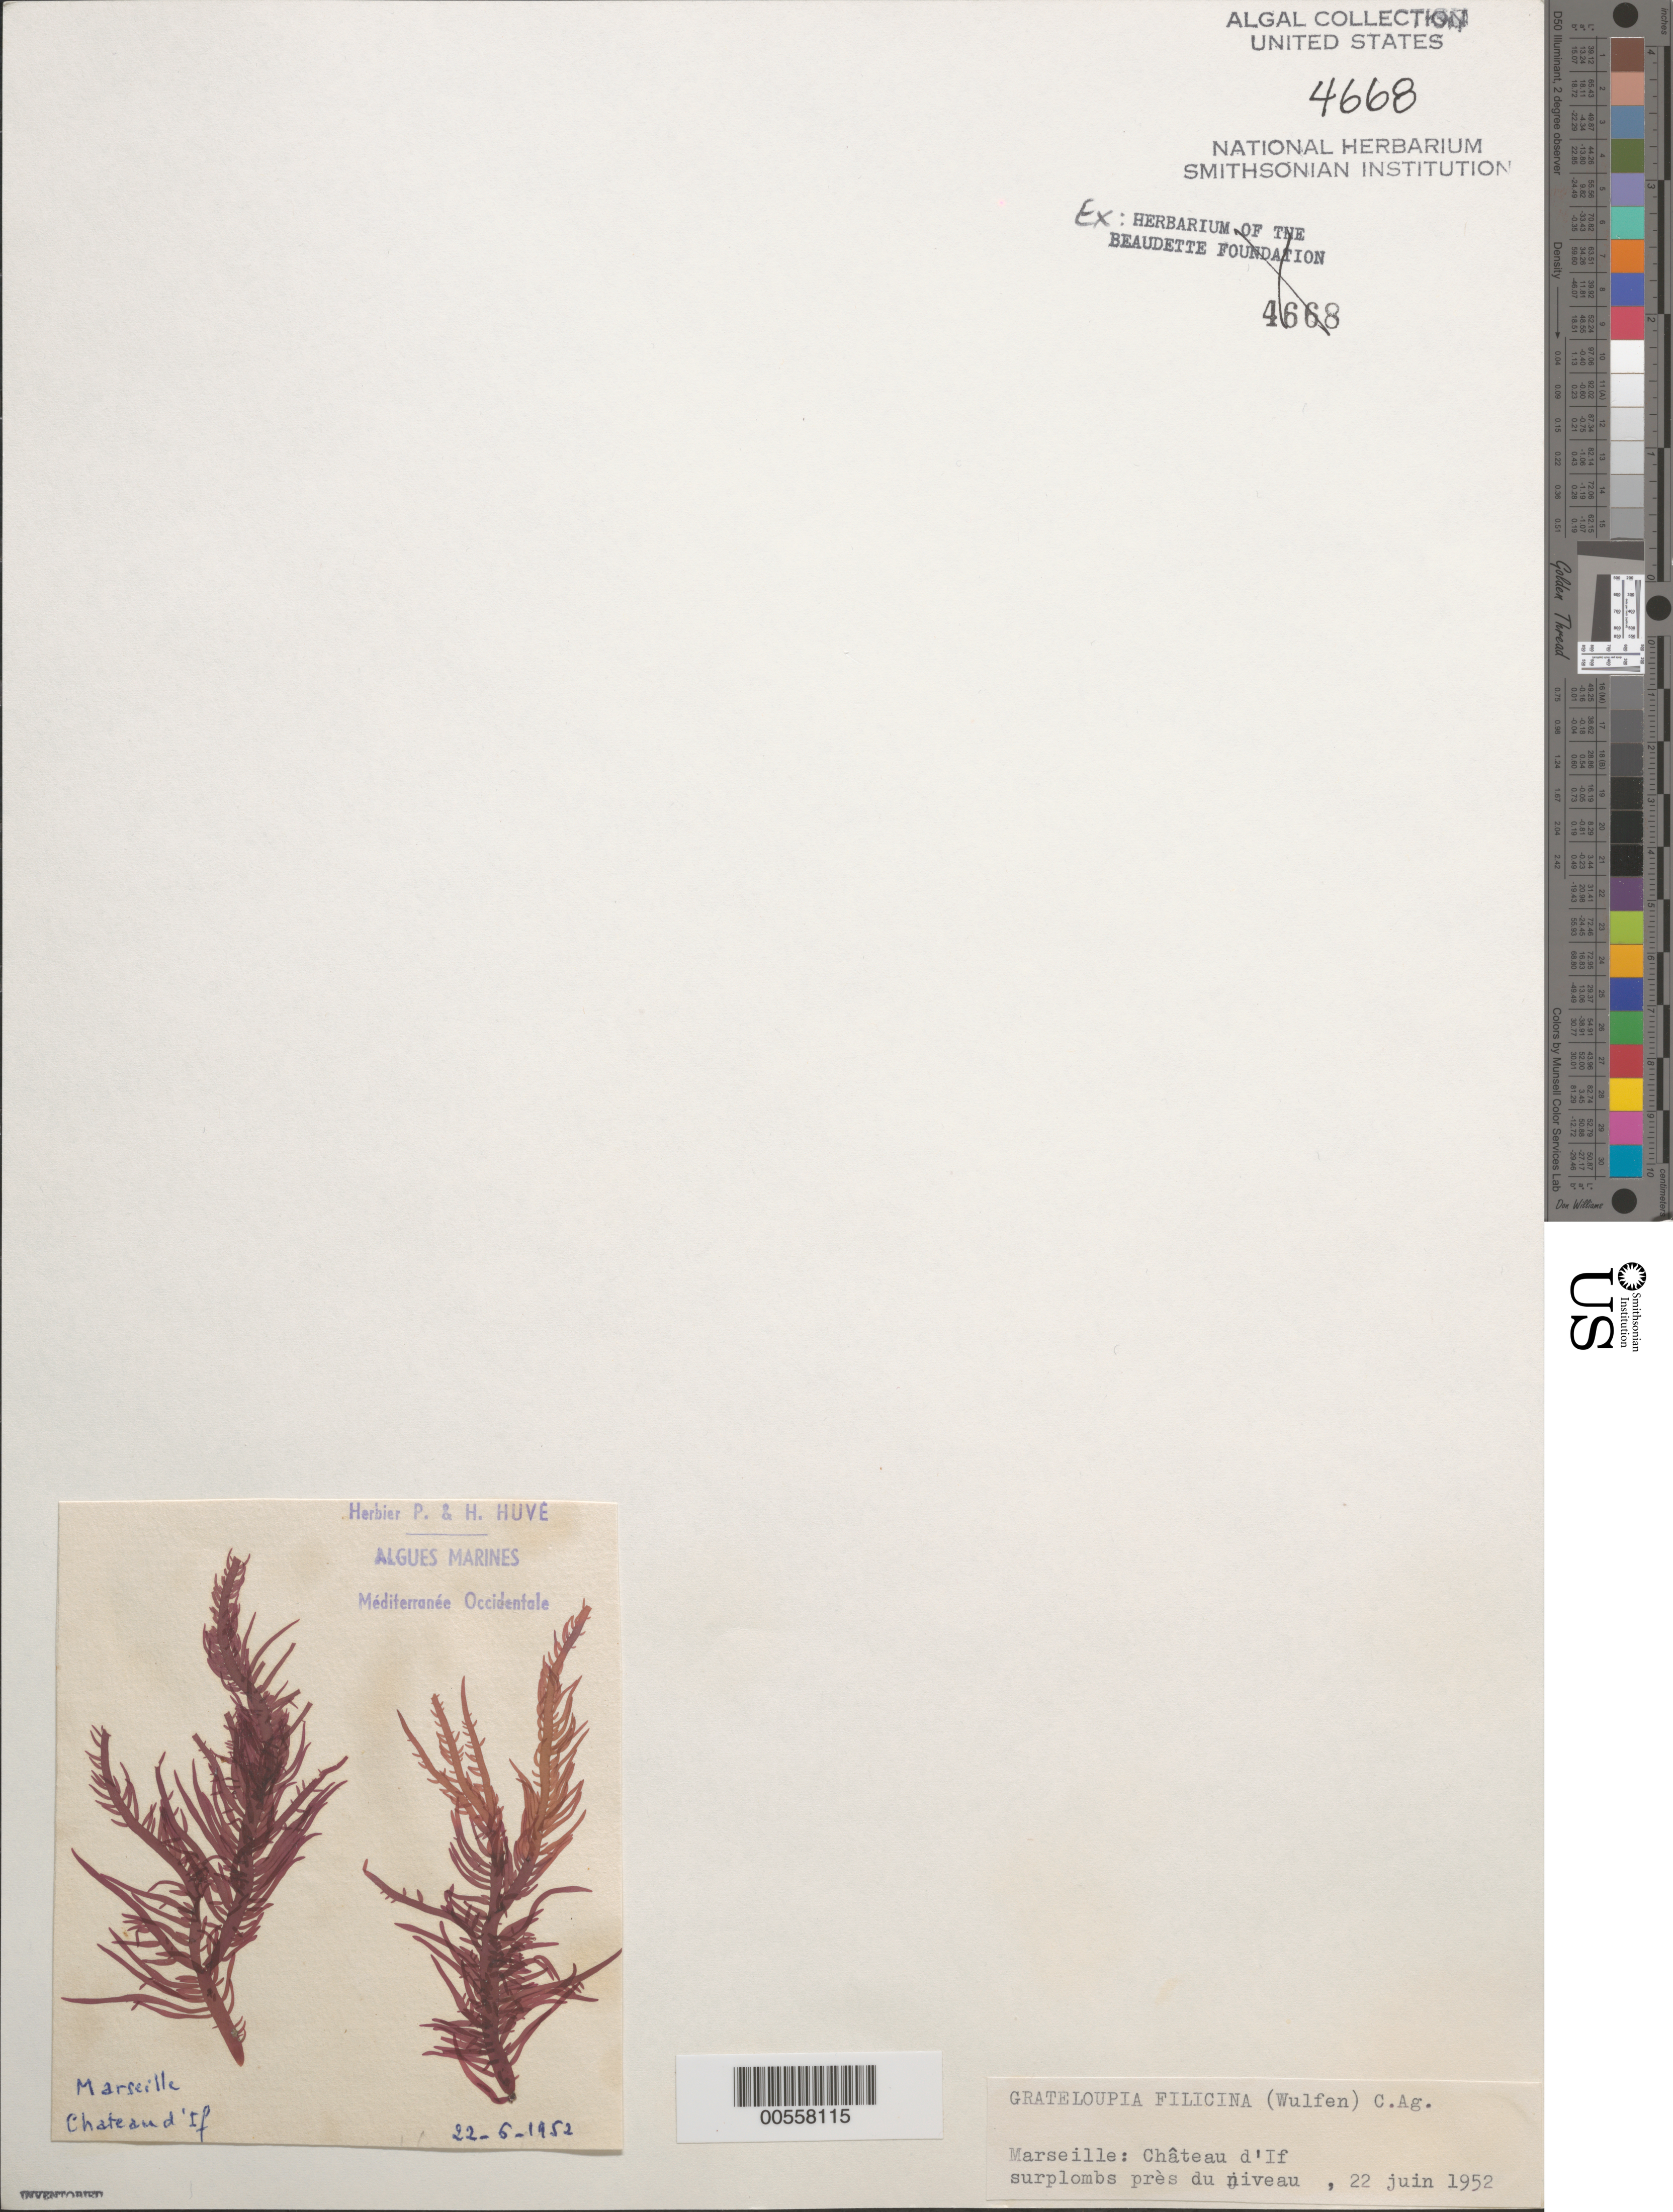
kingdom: Plantae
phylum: Rhodophyta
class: Florideophyceae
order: Halymeniales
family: Halymeniaceae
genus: Grateloupia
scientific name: Grateloupia filicina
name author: (J.V.Lamouroux) C. Agardh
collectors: P. Huve & H. Huve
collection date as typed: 22 Jun 1952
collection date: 1952-06-22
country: France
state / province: Provence-Alpes-Côte d'Azur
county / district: Bouches-Du-Rhône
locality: Chateau d'If, Marseille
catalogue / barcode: US 4668